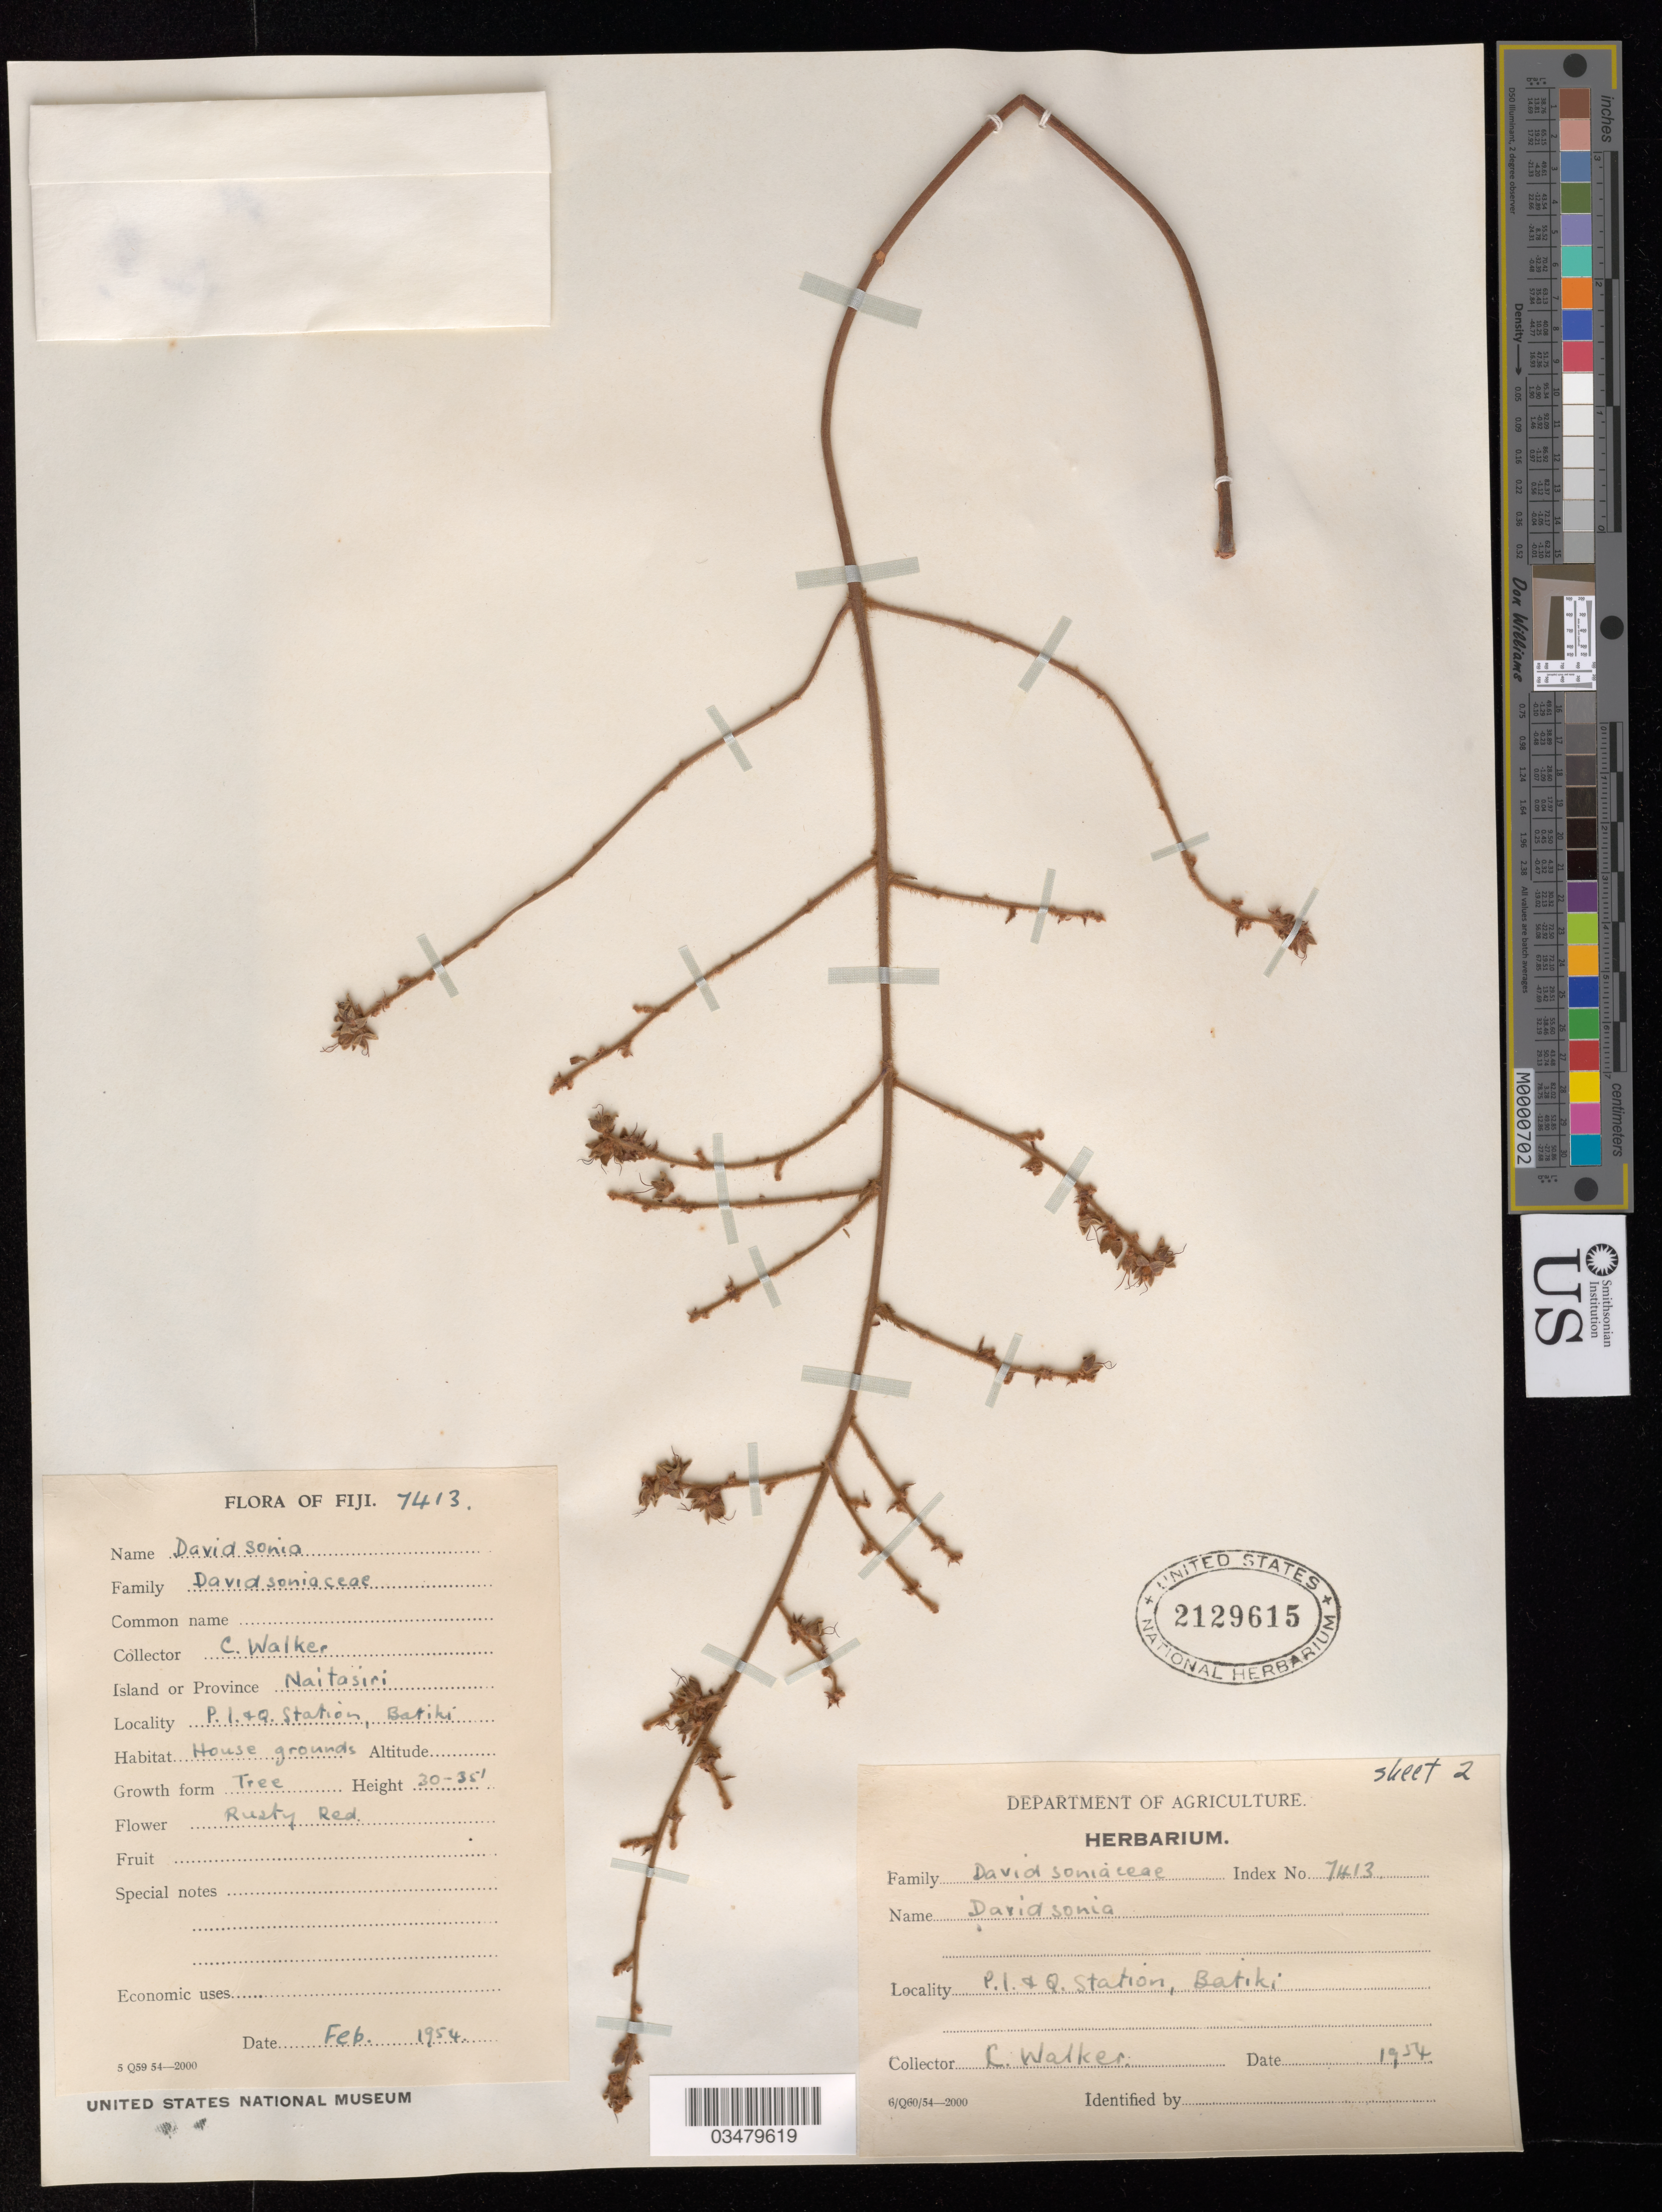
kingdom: Plantae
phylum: Tracheophyta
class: Magnoliopsida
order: Oxalidales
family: Cunoniaceae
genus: Davidsonia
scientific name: Davidsonia sp.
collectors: C. Walker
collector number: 7413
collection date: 1954-02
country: Fiji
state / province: Naitasiri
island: Batiki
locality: P.I. & Q. Station, Batiki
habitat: House ground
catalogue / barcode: US 2129615